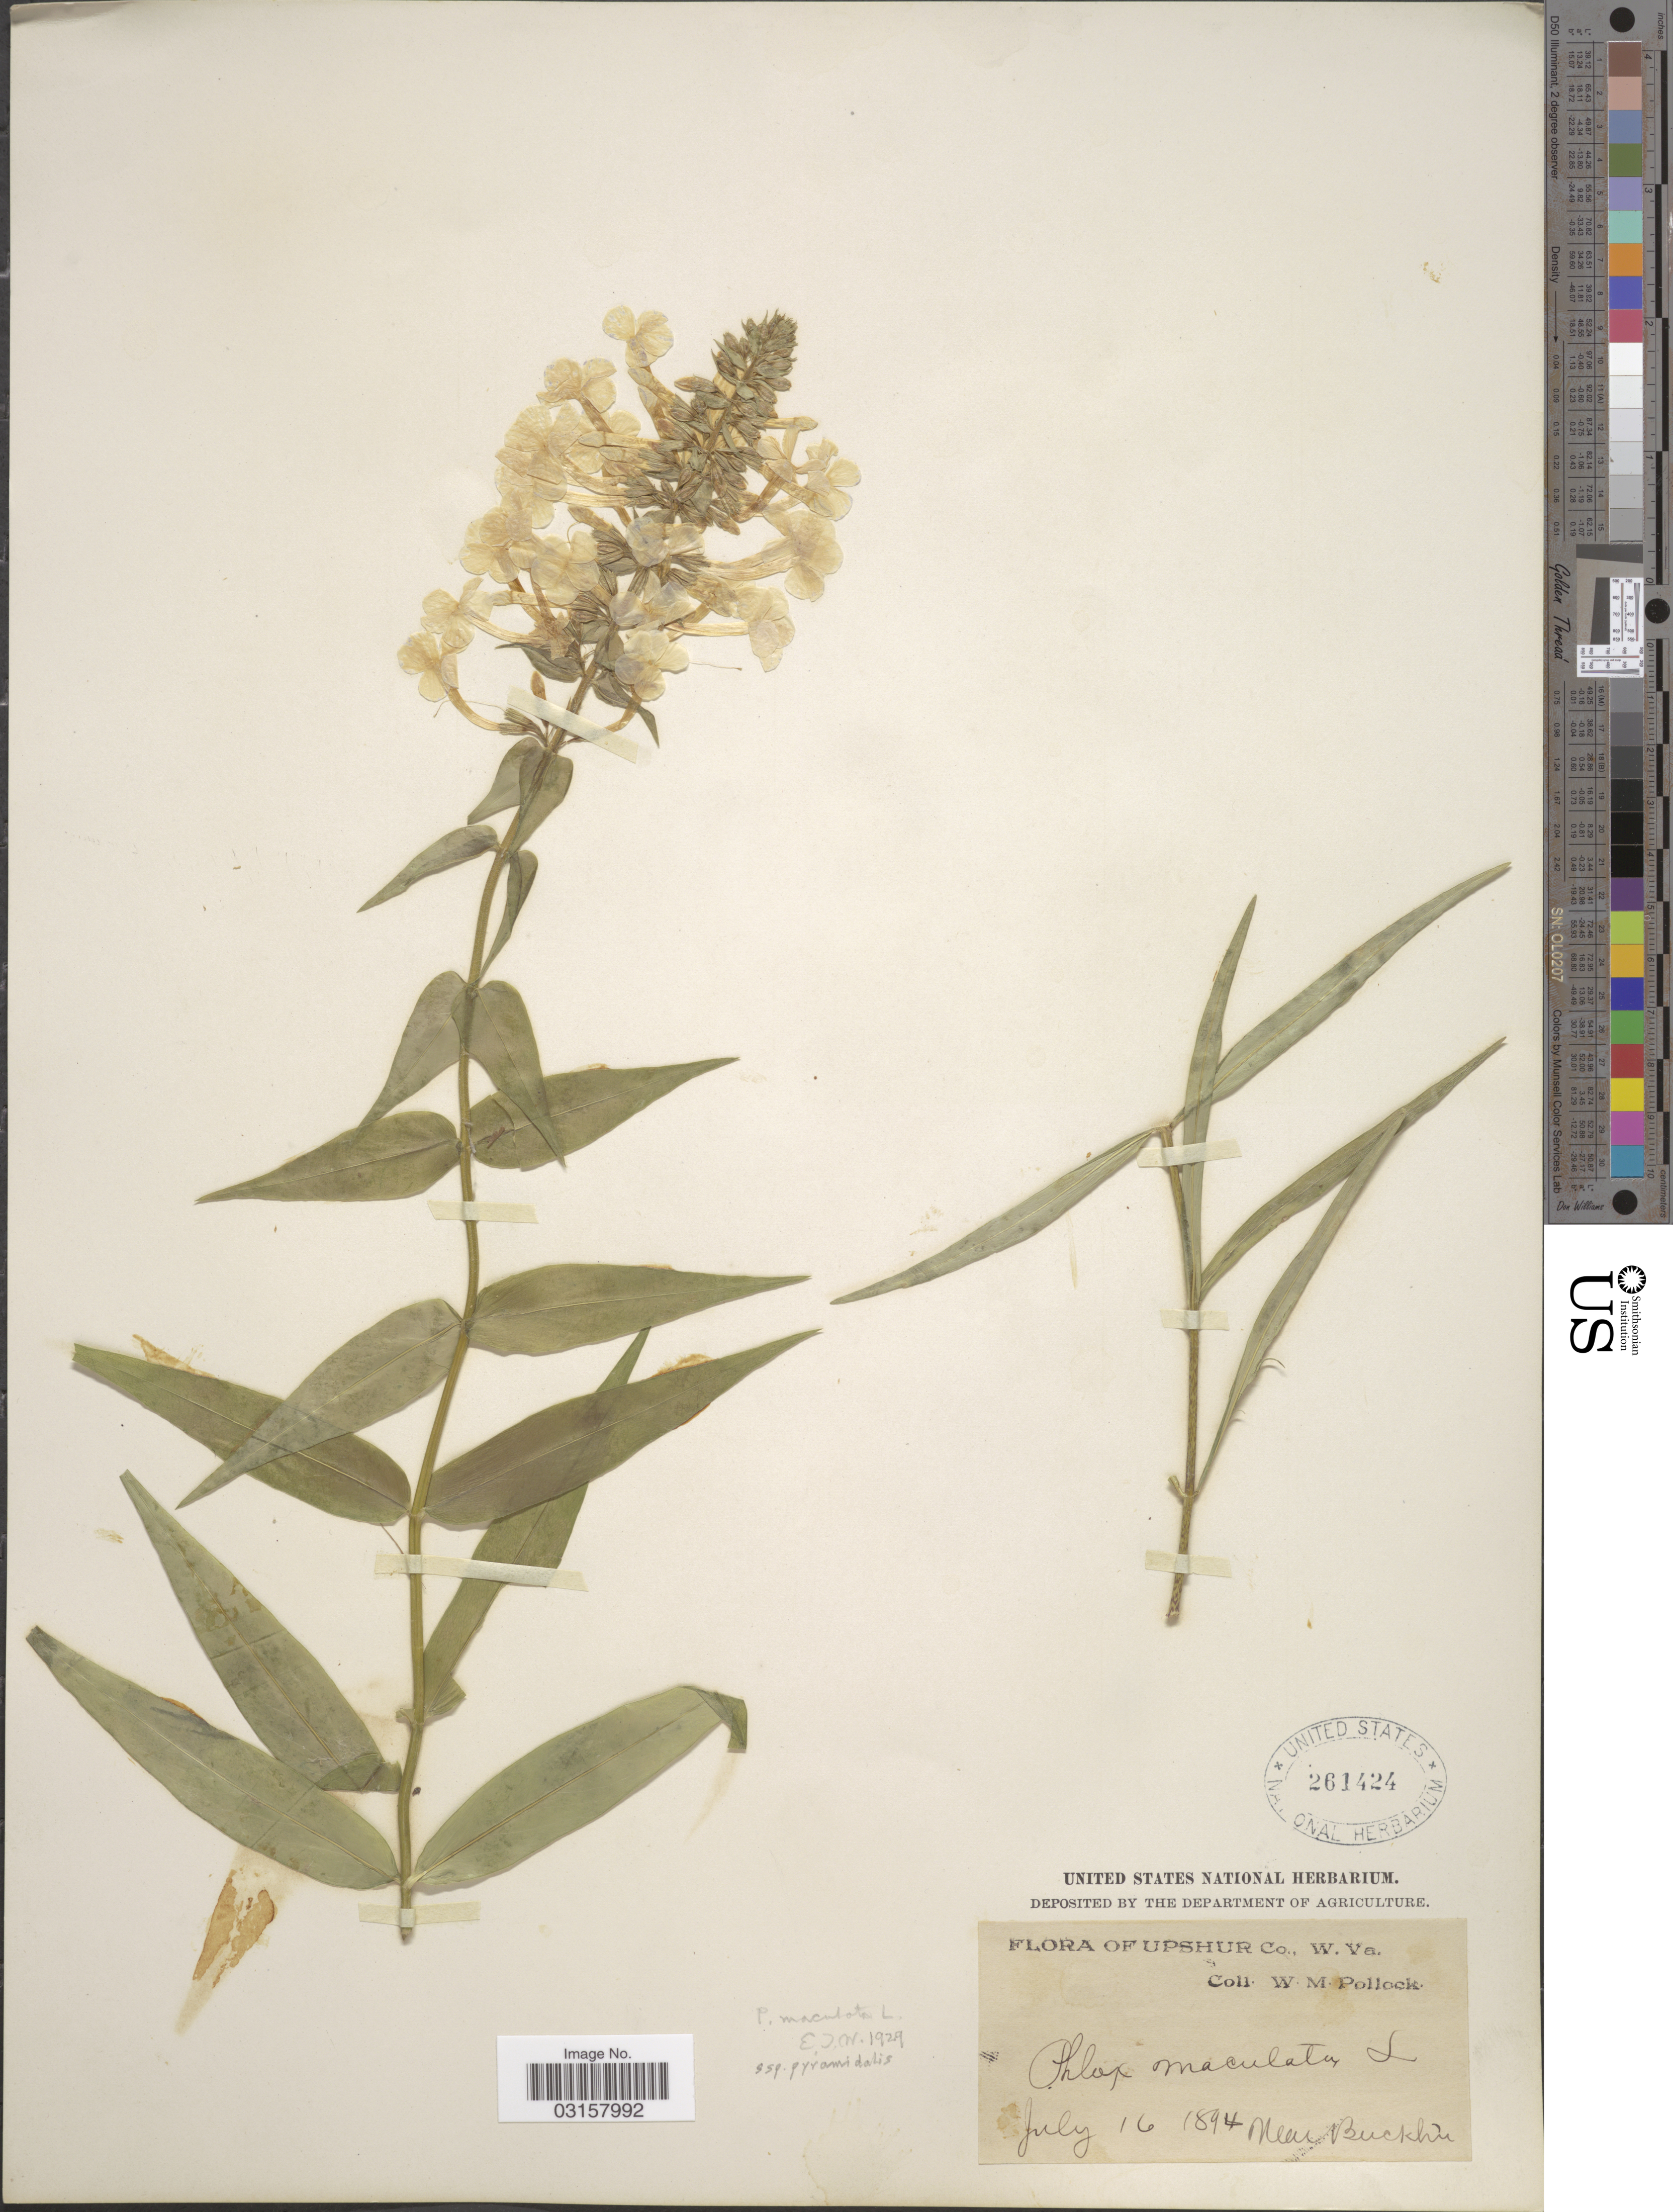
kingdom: Plantae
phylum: Tracheophyta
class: Magnoliopsida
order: Ericales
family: Polemoniaceae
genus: Phlox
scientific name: Phlox x pyramidalis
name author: (Sm.) Wherry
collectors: W. M. Pollock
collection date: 1894-07-16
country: United States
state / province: West Virginia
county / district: Upshur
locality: Near Bucklín.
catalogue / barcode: US 261424